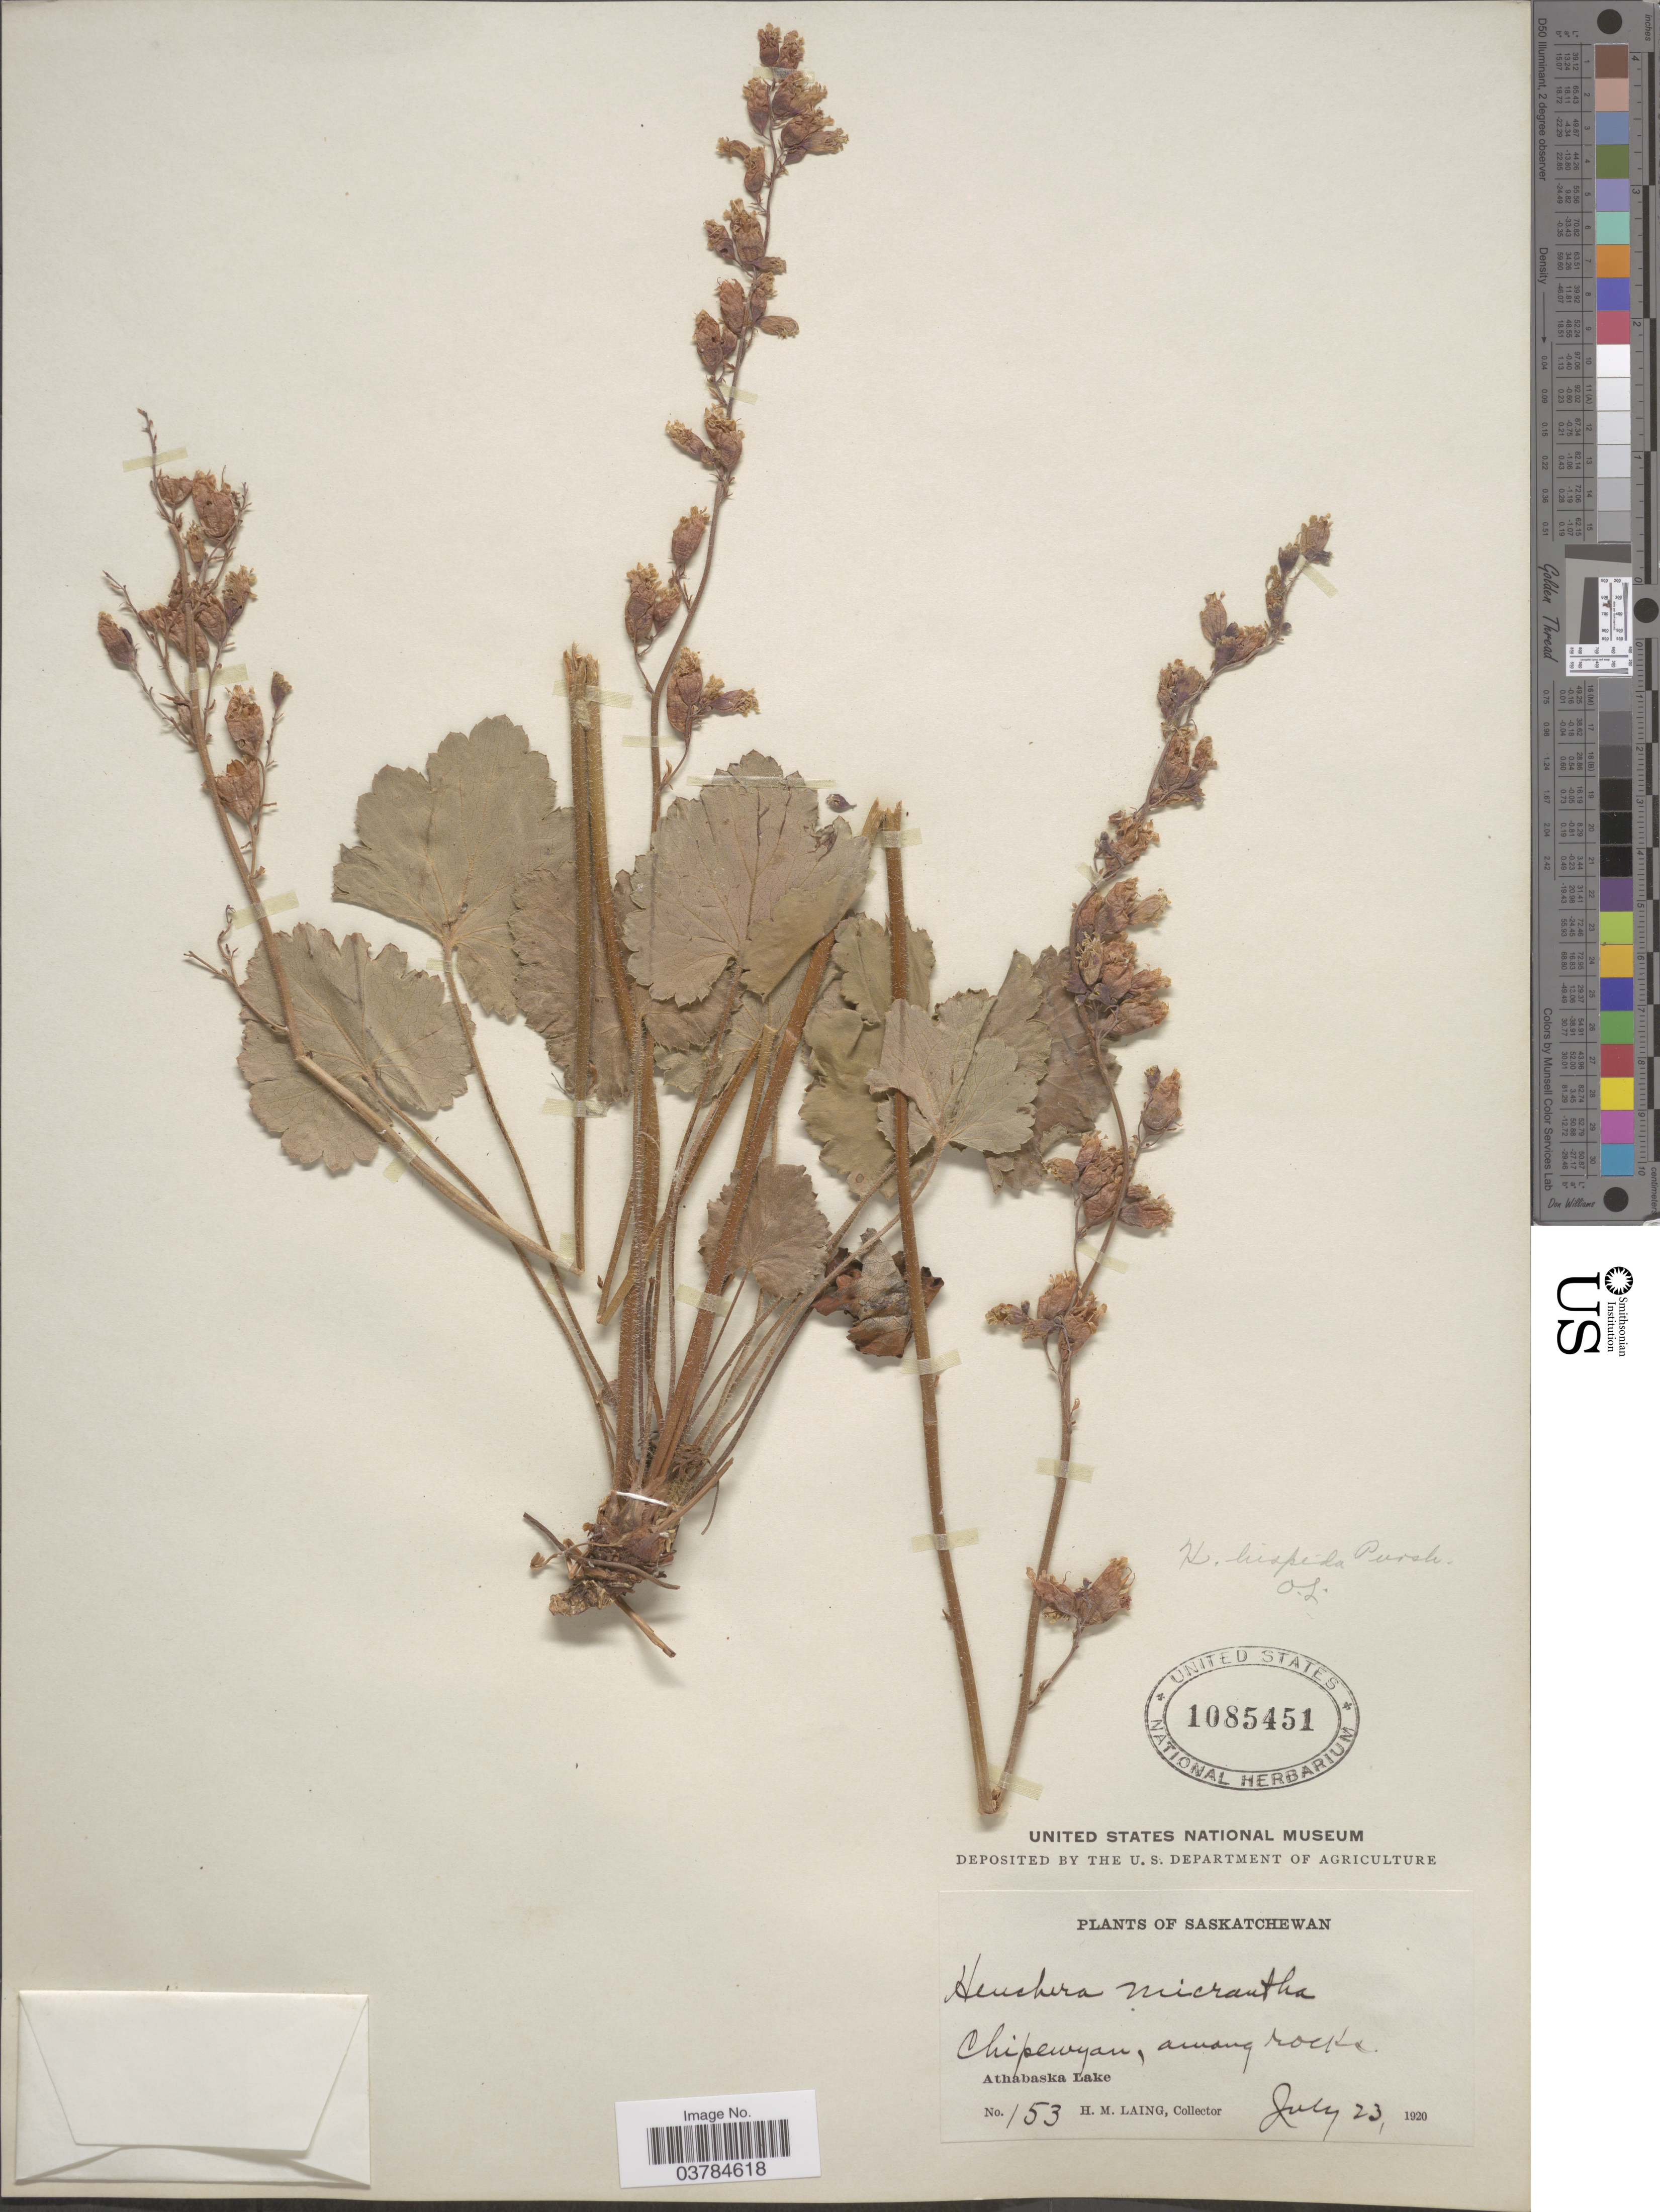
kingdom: Plantae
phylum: Tracheophyta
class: Magnoliopsida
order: Saxifragales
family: Saxifragaceae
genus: Heuchera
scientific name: Heuchera hispida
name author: Pursh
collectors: H. Laing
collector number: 153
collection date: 1920-07-23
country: Canada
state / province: Saskatchewan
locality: Chipewyan, among rocks. Athabaska Lake.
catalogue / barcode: US 1085451